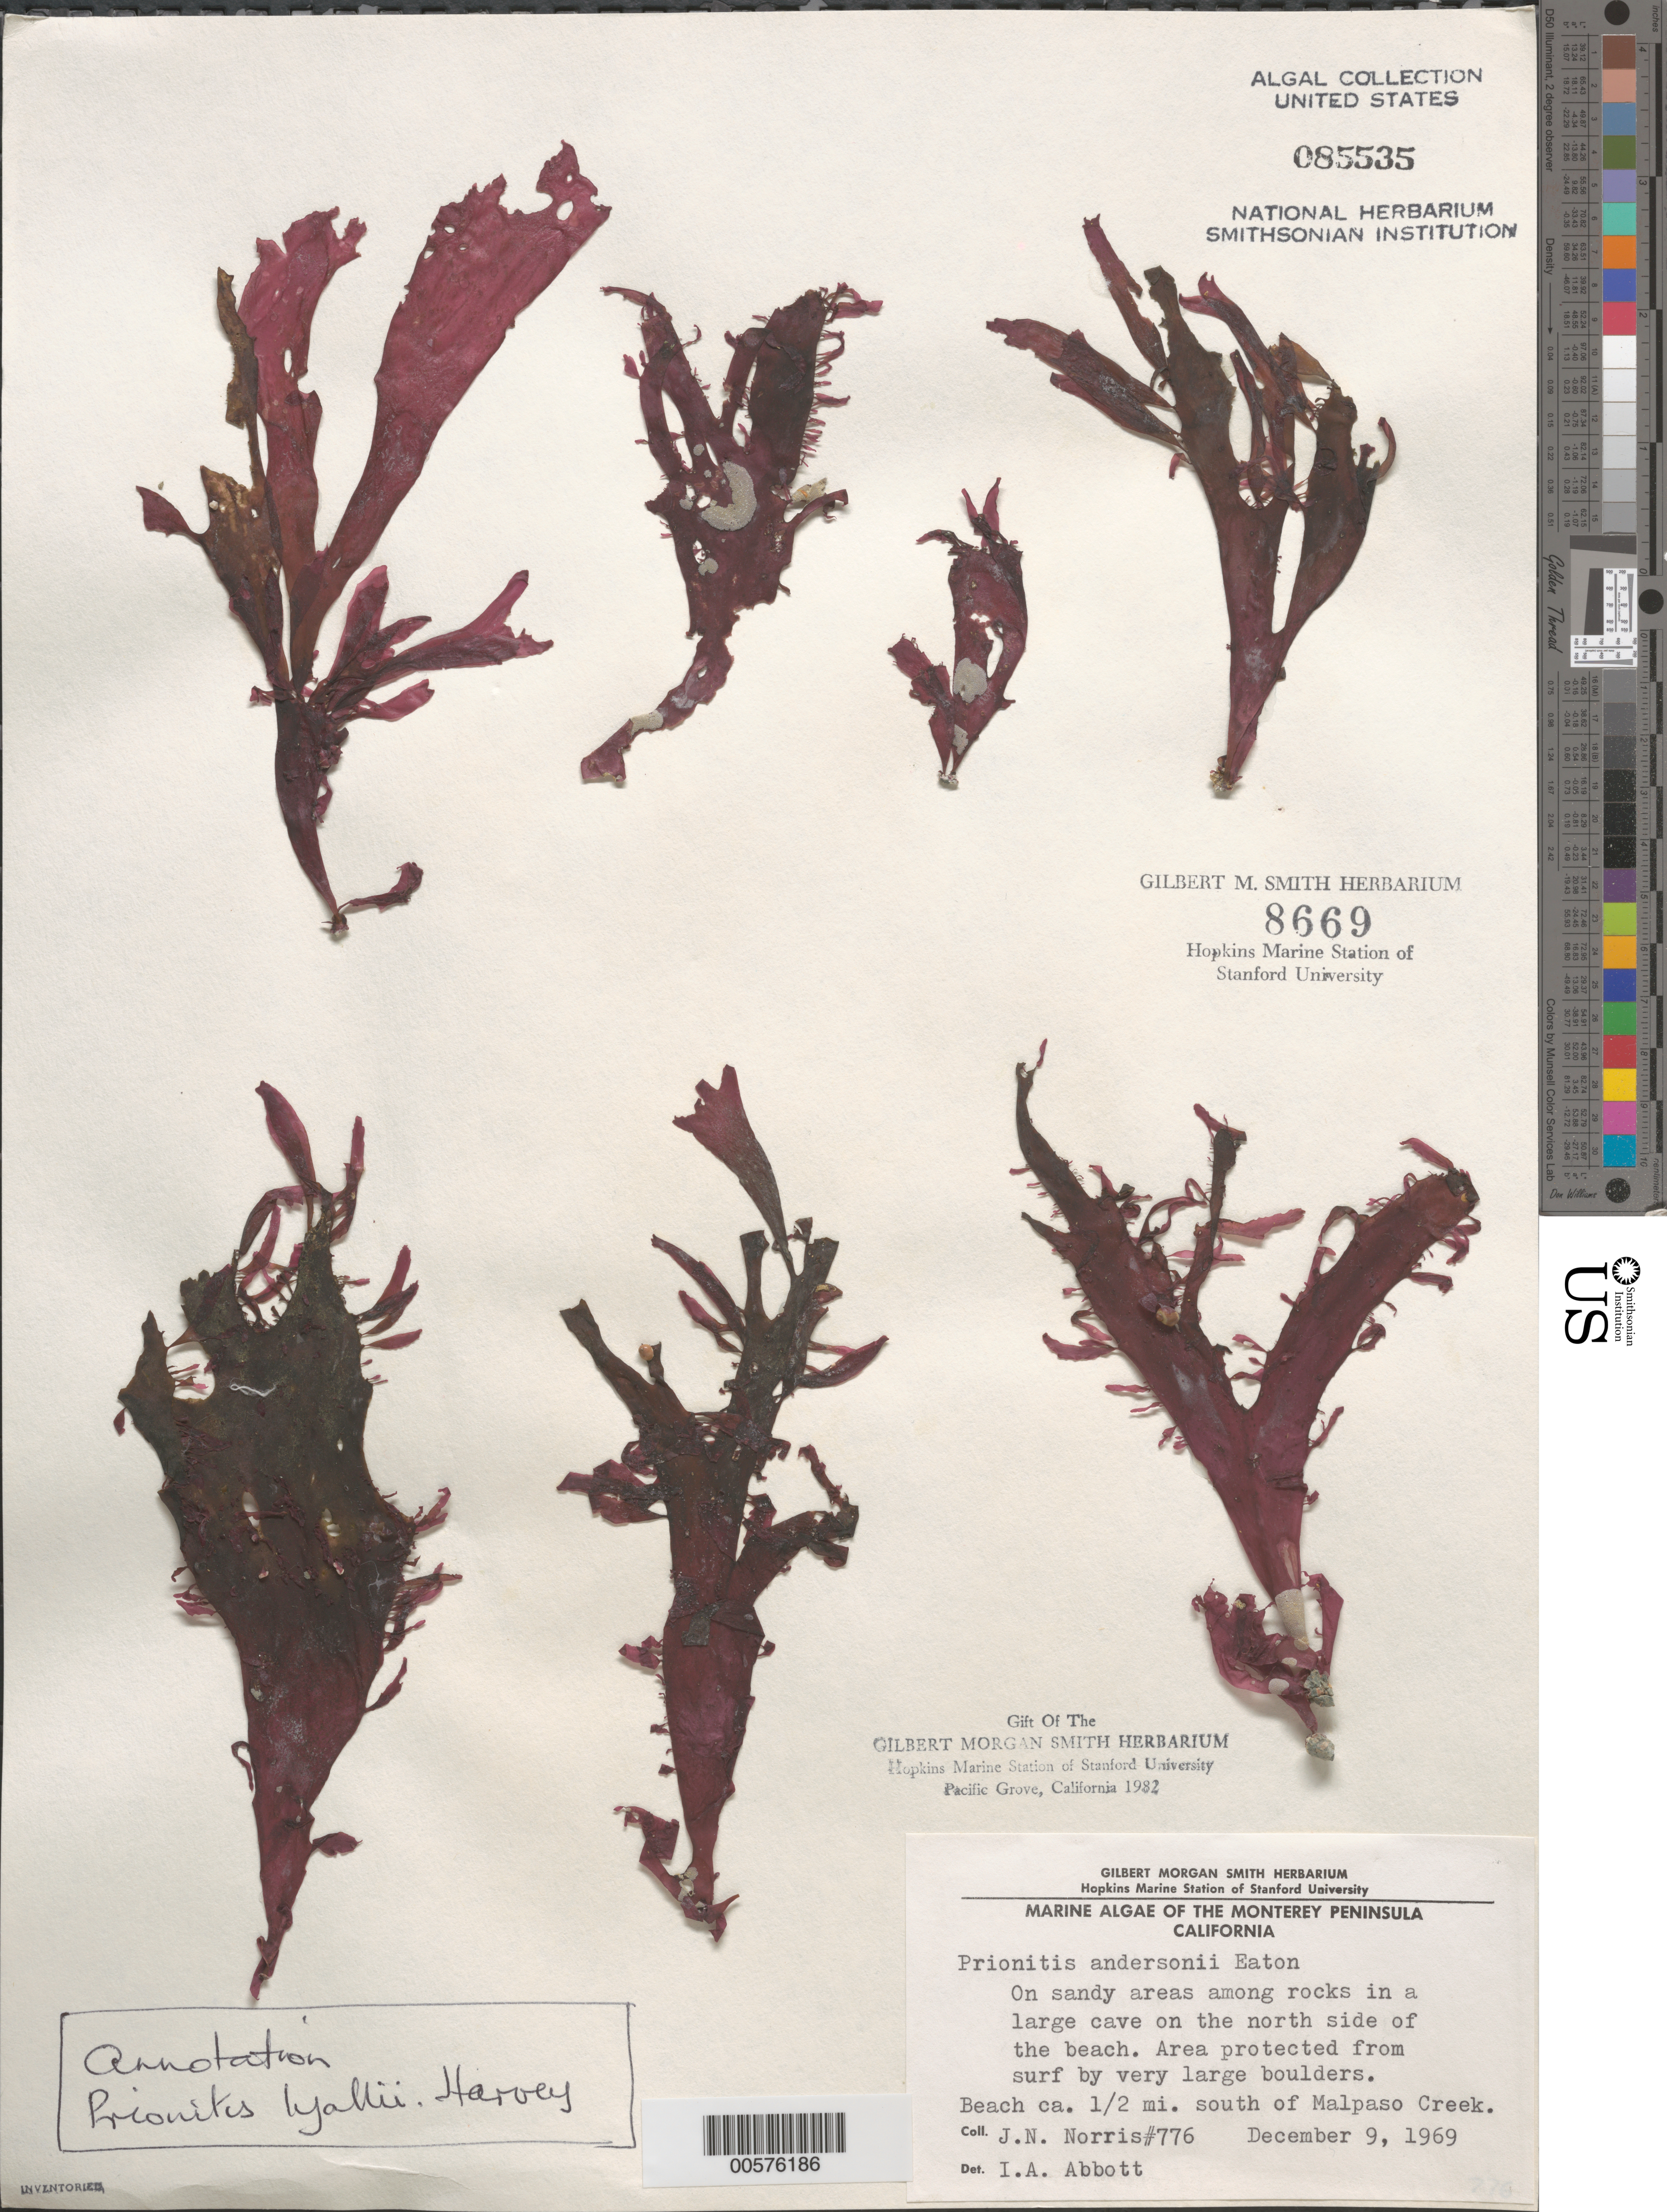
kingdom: Plantae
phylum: Rhodophyta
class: Florideophyceae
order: Cryptonemiales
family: Cryptonemiaceae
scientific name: Prionitis sternbergii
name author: (C. Agardh) J. Agardh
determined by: Algae name updating Project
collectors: J. N. Norris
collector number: JN-776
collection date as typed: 09 Dec 1969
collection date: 1969-12-09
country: United States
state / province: California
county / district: Monterey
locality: Beach ca. 0.5 mile south of Malpaso Creek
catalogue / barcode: US 85535